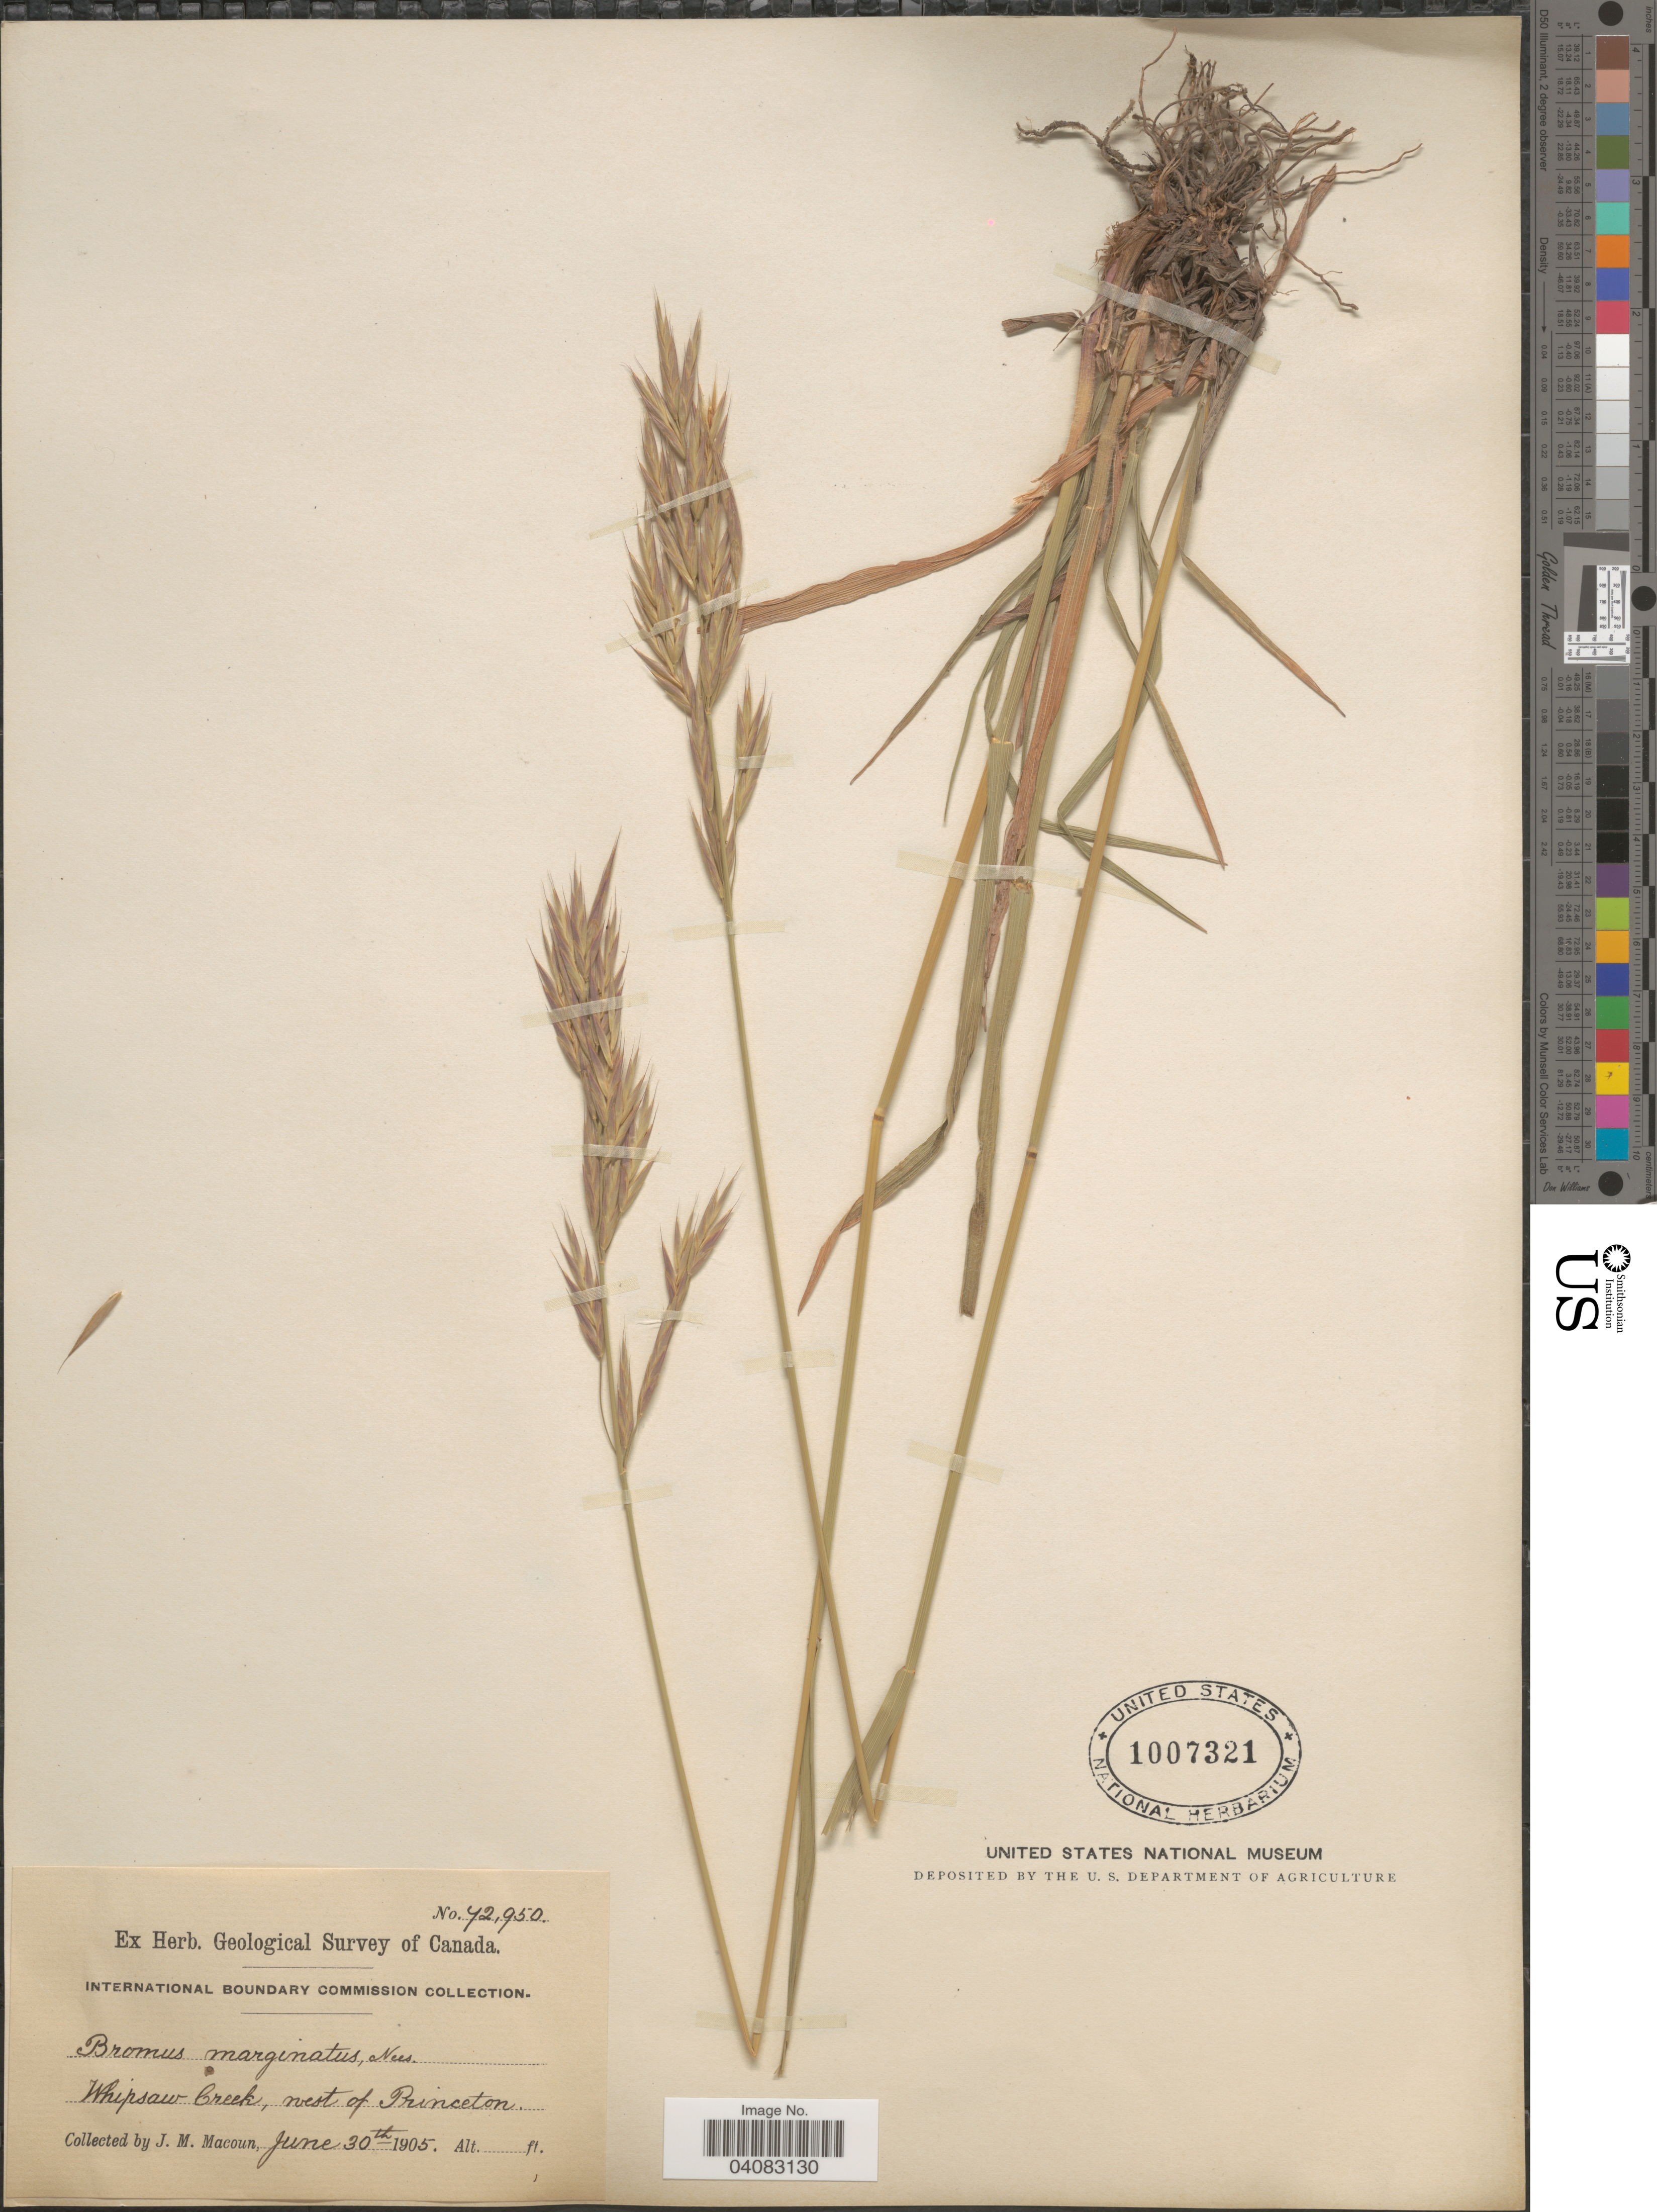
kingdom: Plantae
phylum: Tracheophyta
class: Liliopsida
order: Poales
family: Poaceae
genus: Bromus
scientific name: Bromus marginatus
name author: Nees ex Steud.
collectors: J. M. Macoun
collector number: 42950*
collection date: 1905-06-30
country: Canada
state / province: British Columbia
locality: Geological Survey of Canada. Whipsaw Creek, west of Princeton.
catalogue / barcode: US 1007321